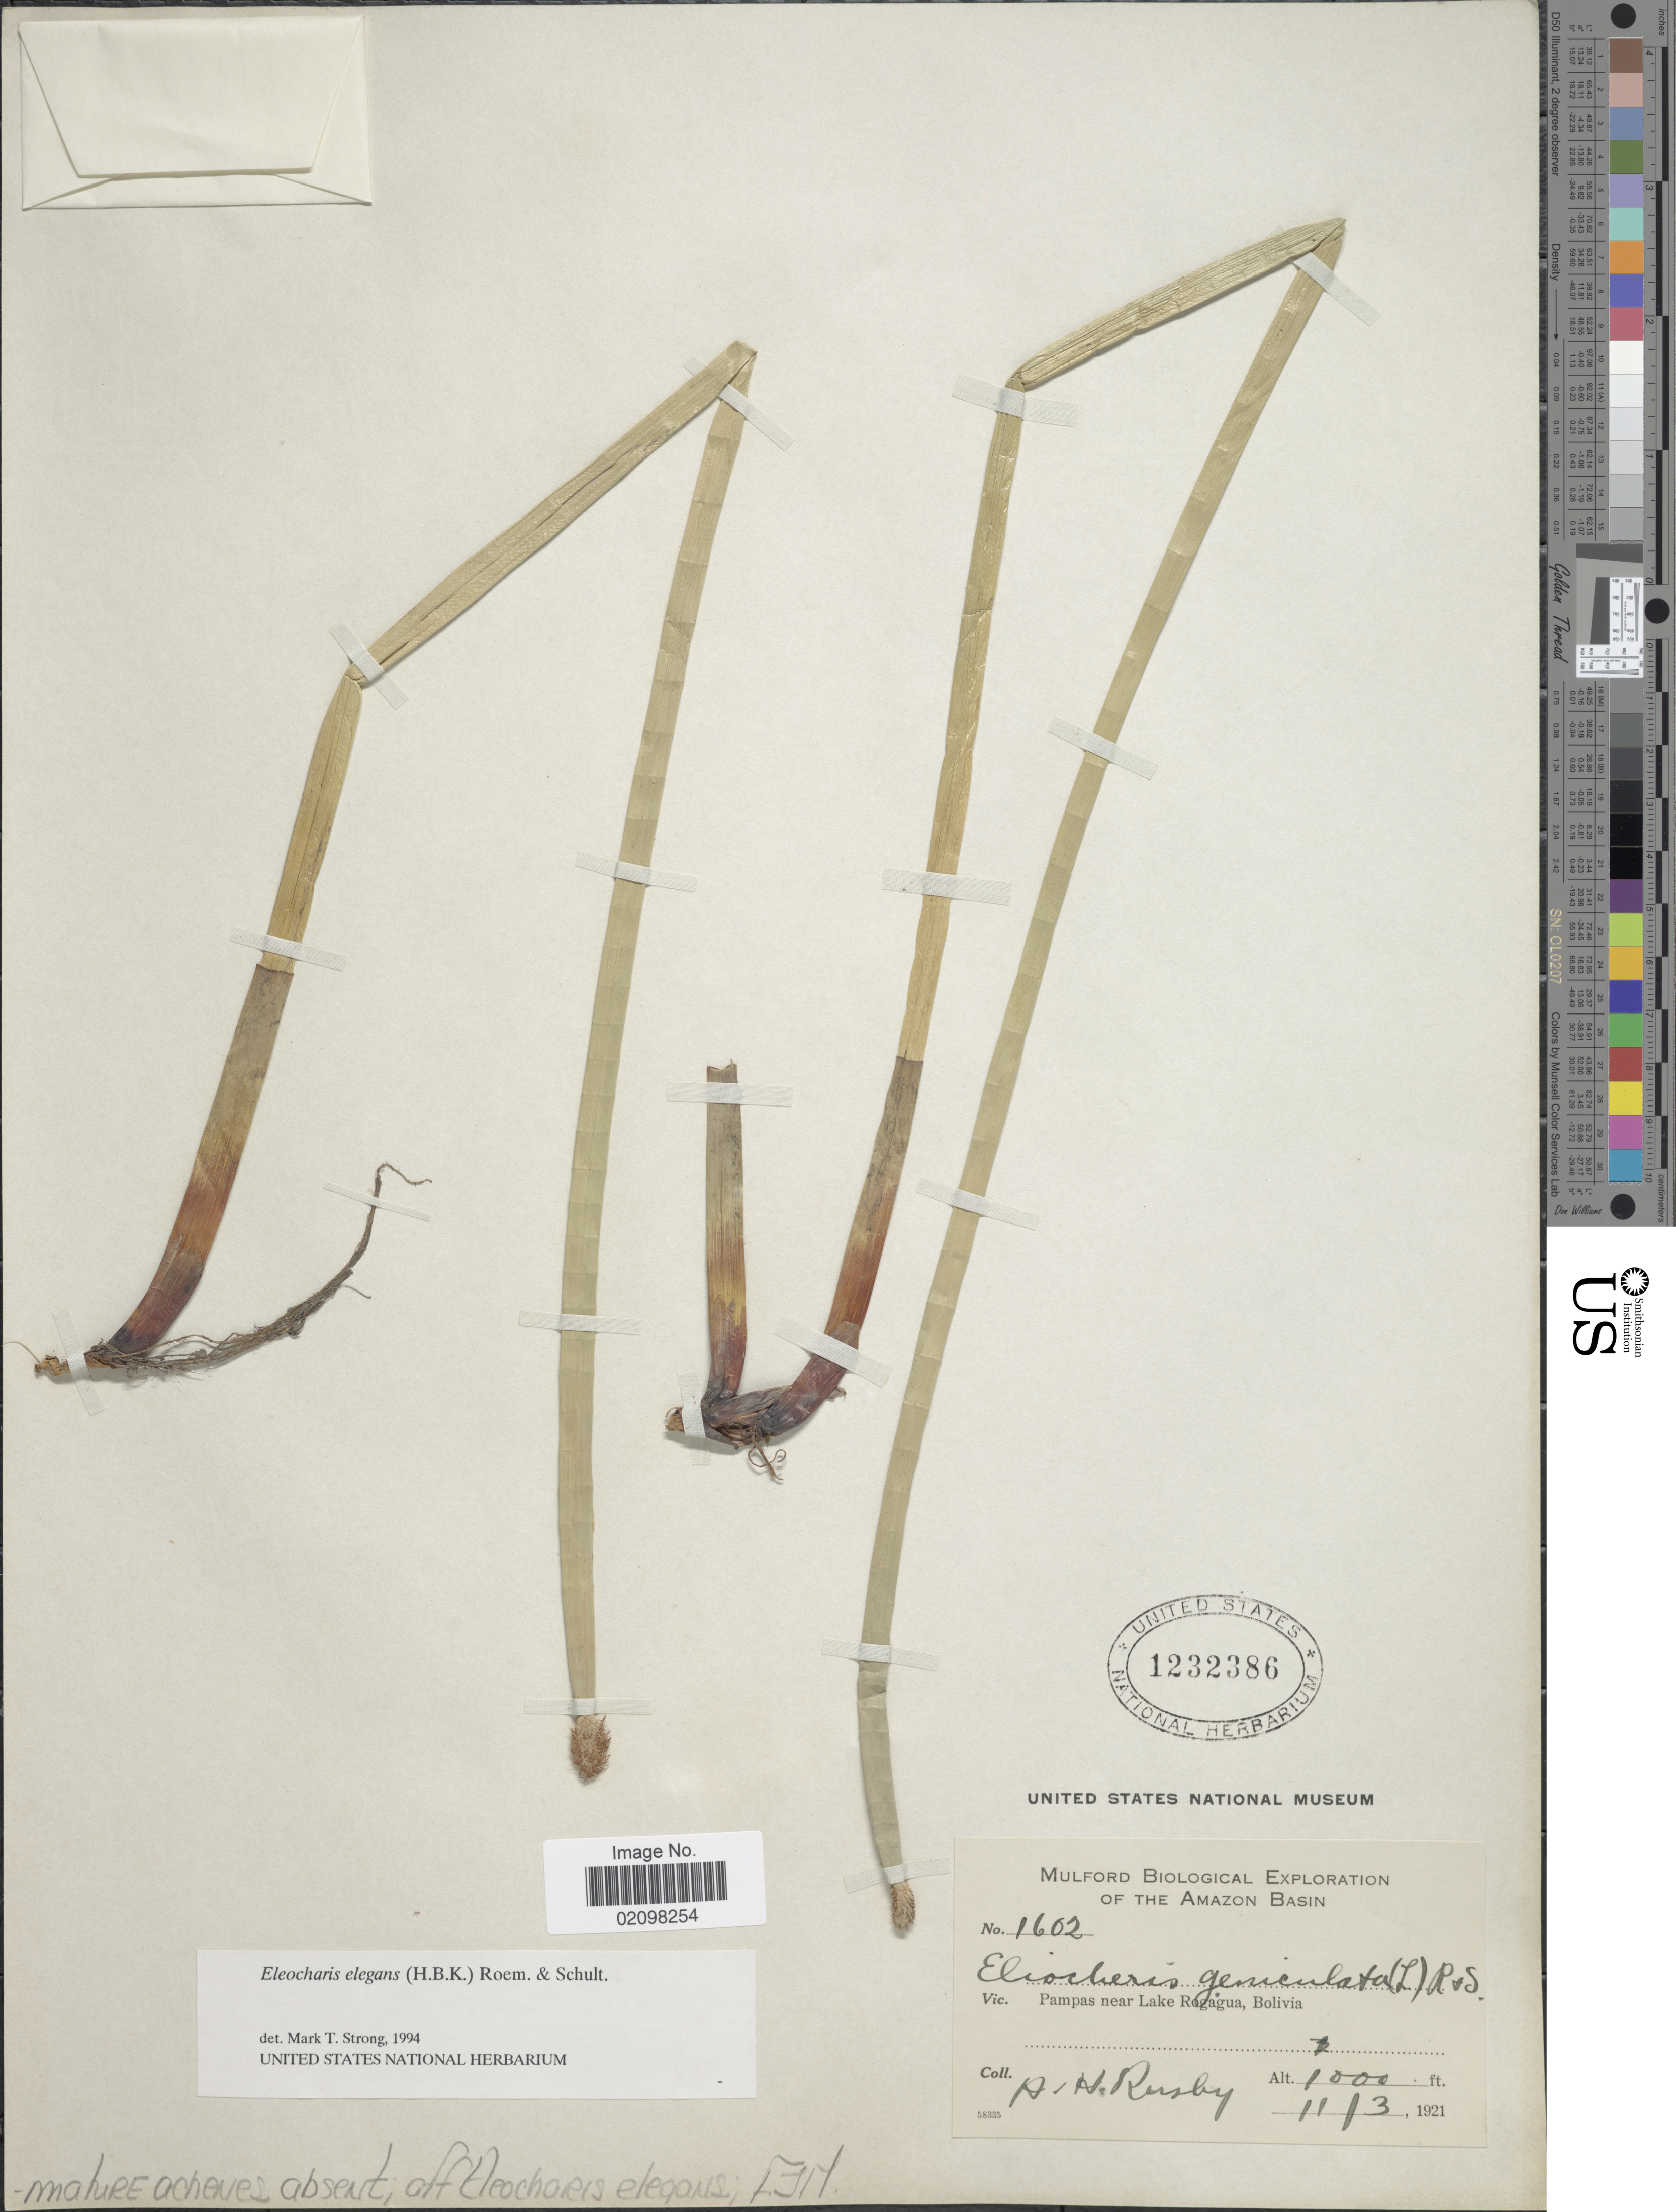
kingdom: Plantae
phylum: Tracheophyta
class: Liliopsida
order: Poales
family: Cyperaceae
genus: Eleocharis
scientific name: Eleocharis elegans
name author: (Kunth) Roem. & Schult.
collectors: H. H. Rusby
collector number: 1602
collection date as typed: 11-3-1921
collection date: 1921-11-03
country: Bolivia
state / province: Beni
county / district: José Ballivián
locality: Pampas near Lake Rogagua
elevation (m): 305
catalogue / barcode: US 1232386